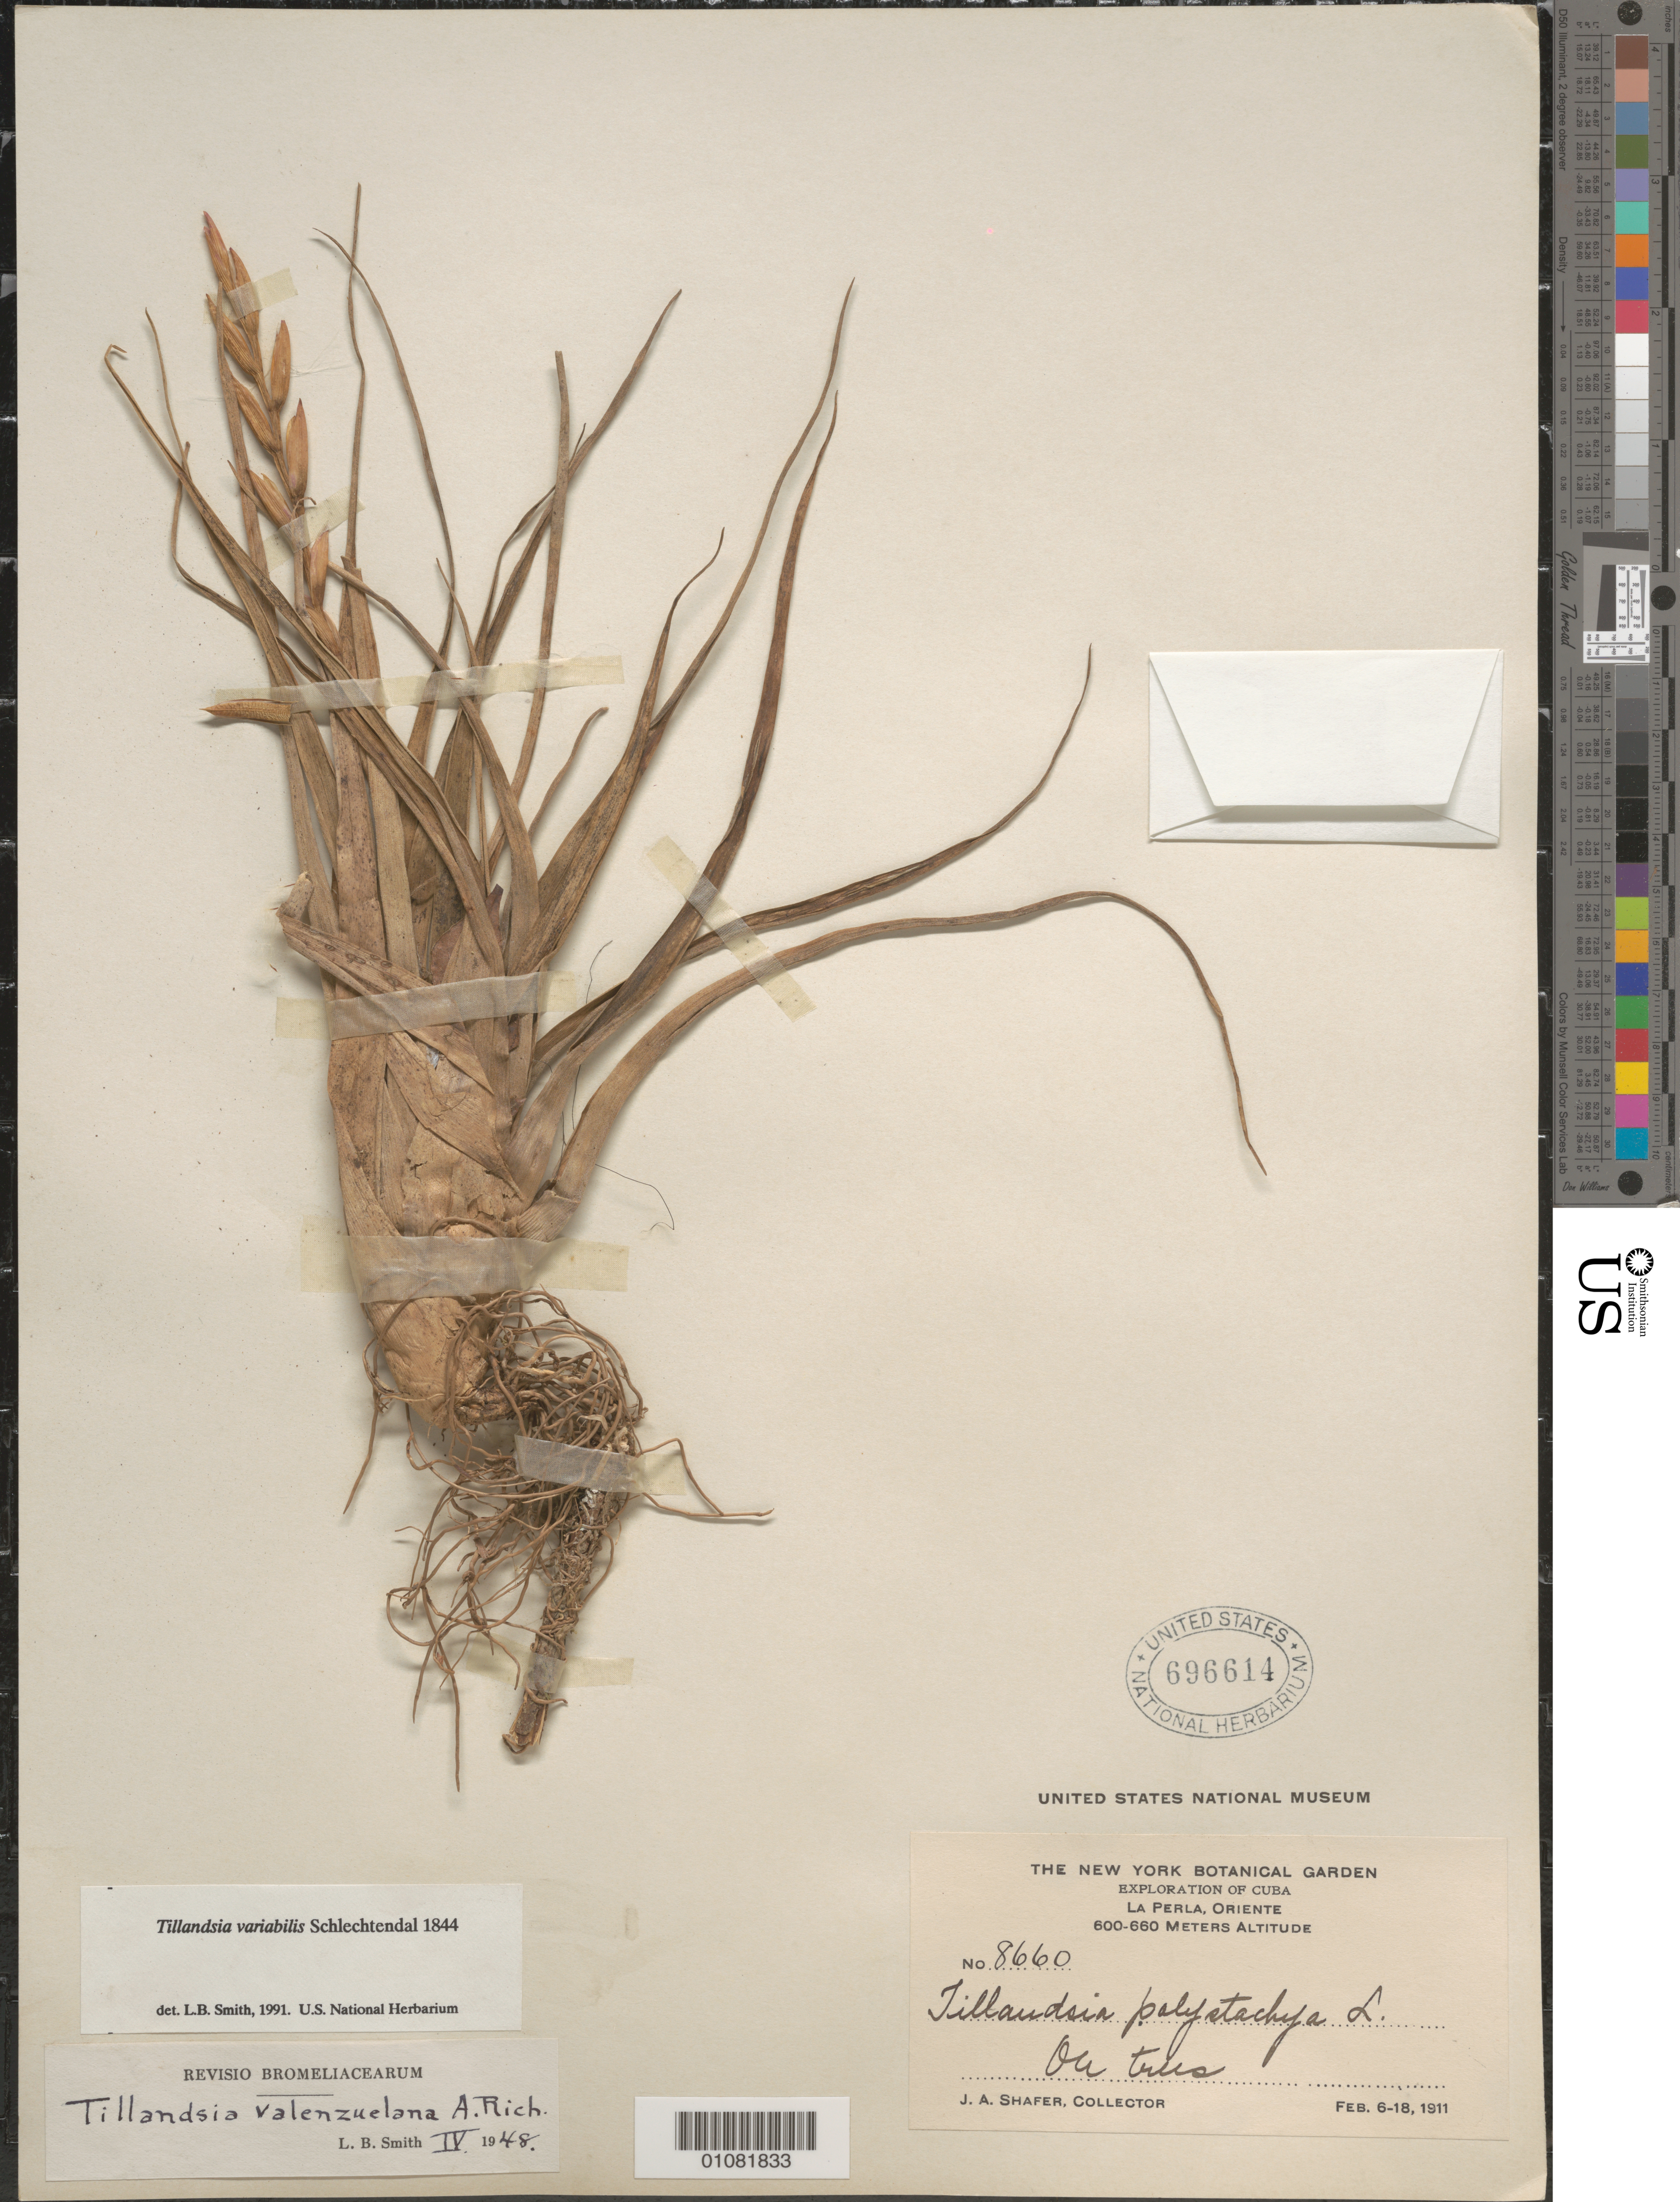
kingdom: Plantae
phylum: Tracheophyta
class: Liliopsida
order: Poales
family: Bromeliaceae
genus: Tillandsia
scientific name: Tillandsia variabilis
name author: Schltdl.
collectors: J. A. Shafer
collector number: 8660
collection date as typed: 16 Feb 1911 to 18 Feb 1911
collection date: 1911-02-16/1911-02-18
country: Cuba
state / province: Oriente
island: Cuba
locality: La Perla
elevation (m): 600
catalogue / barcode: US 696614